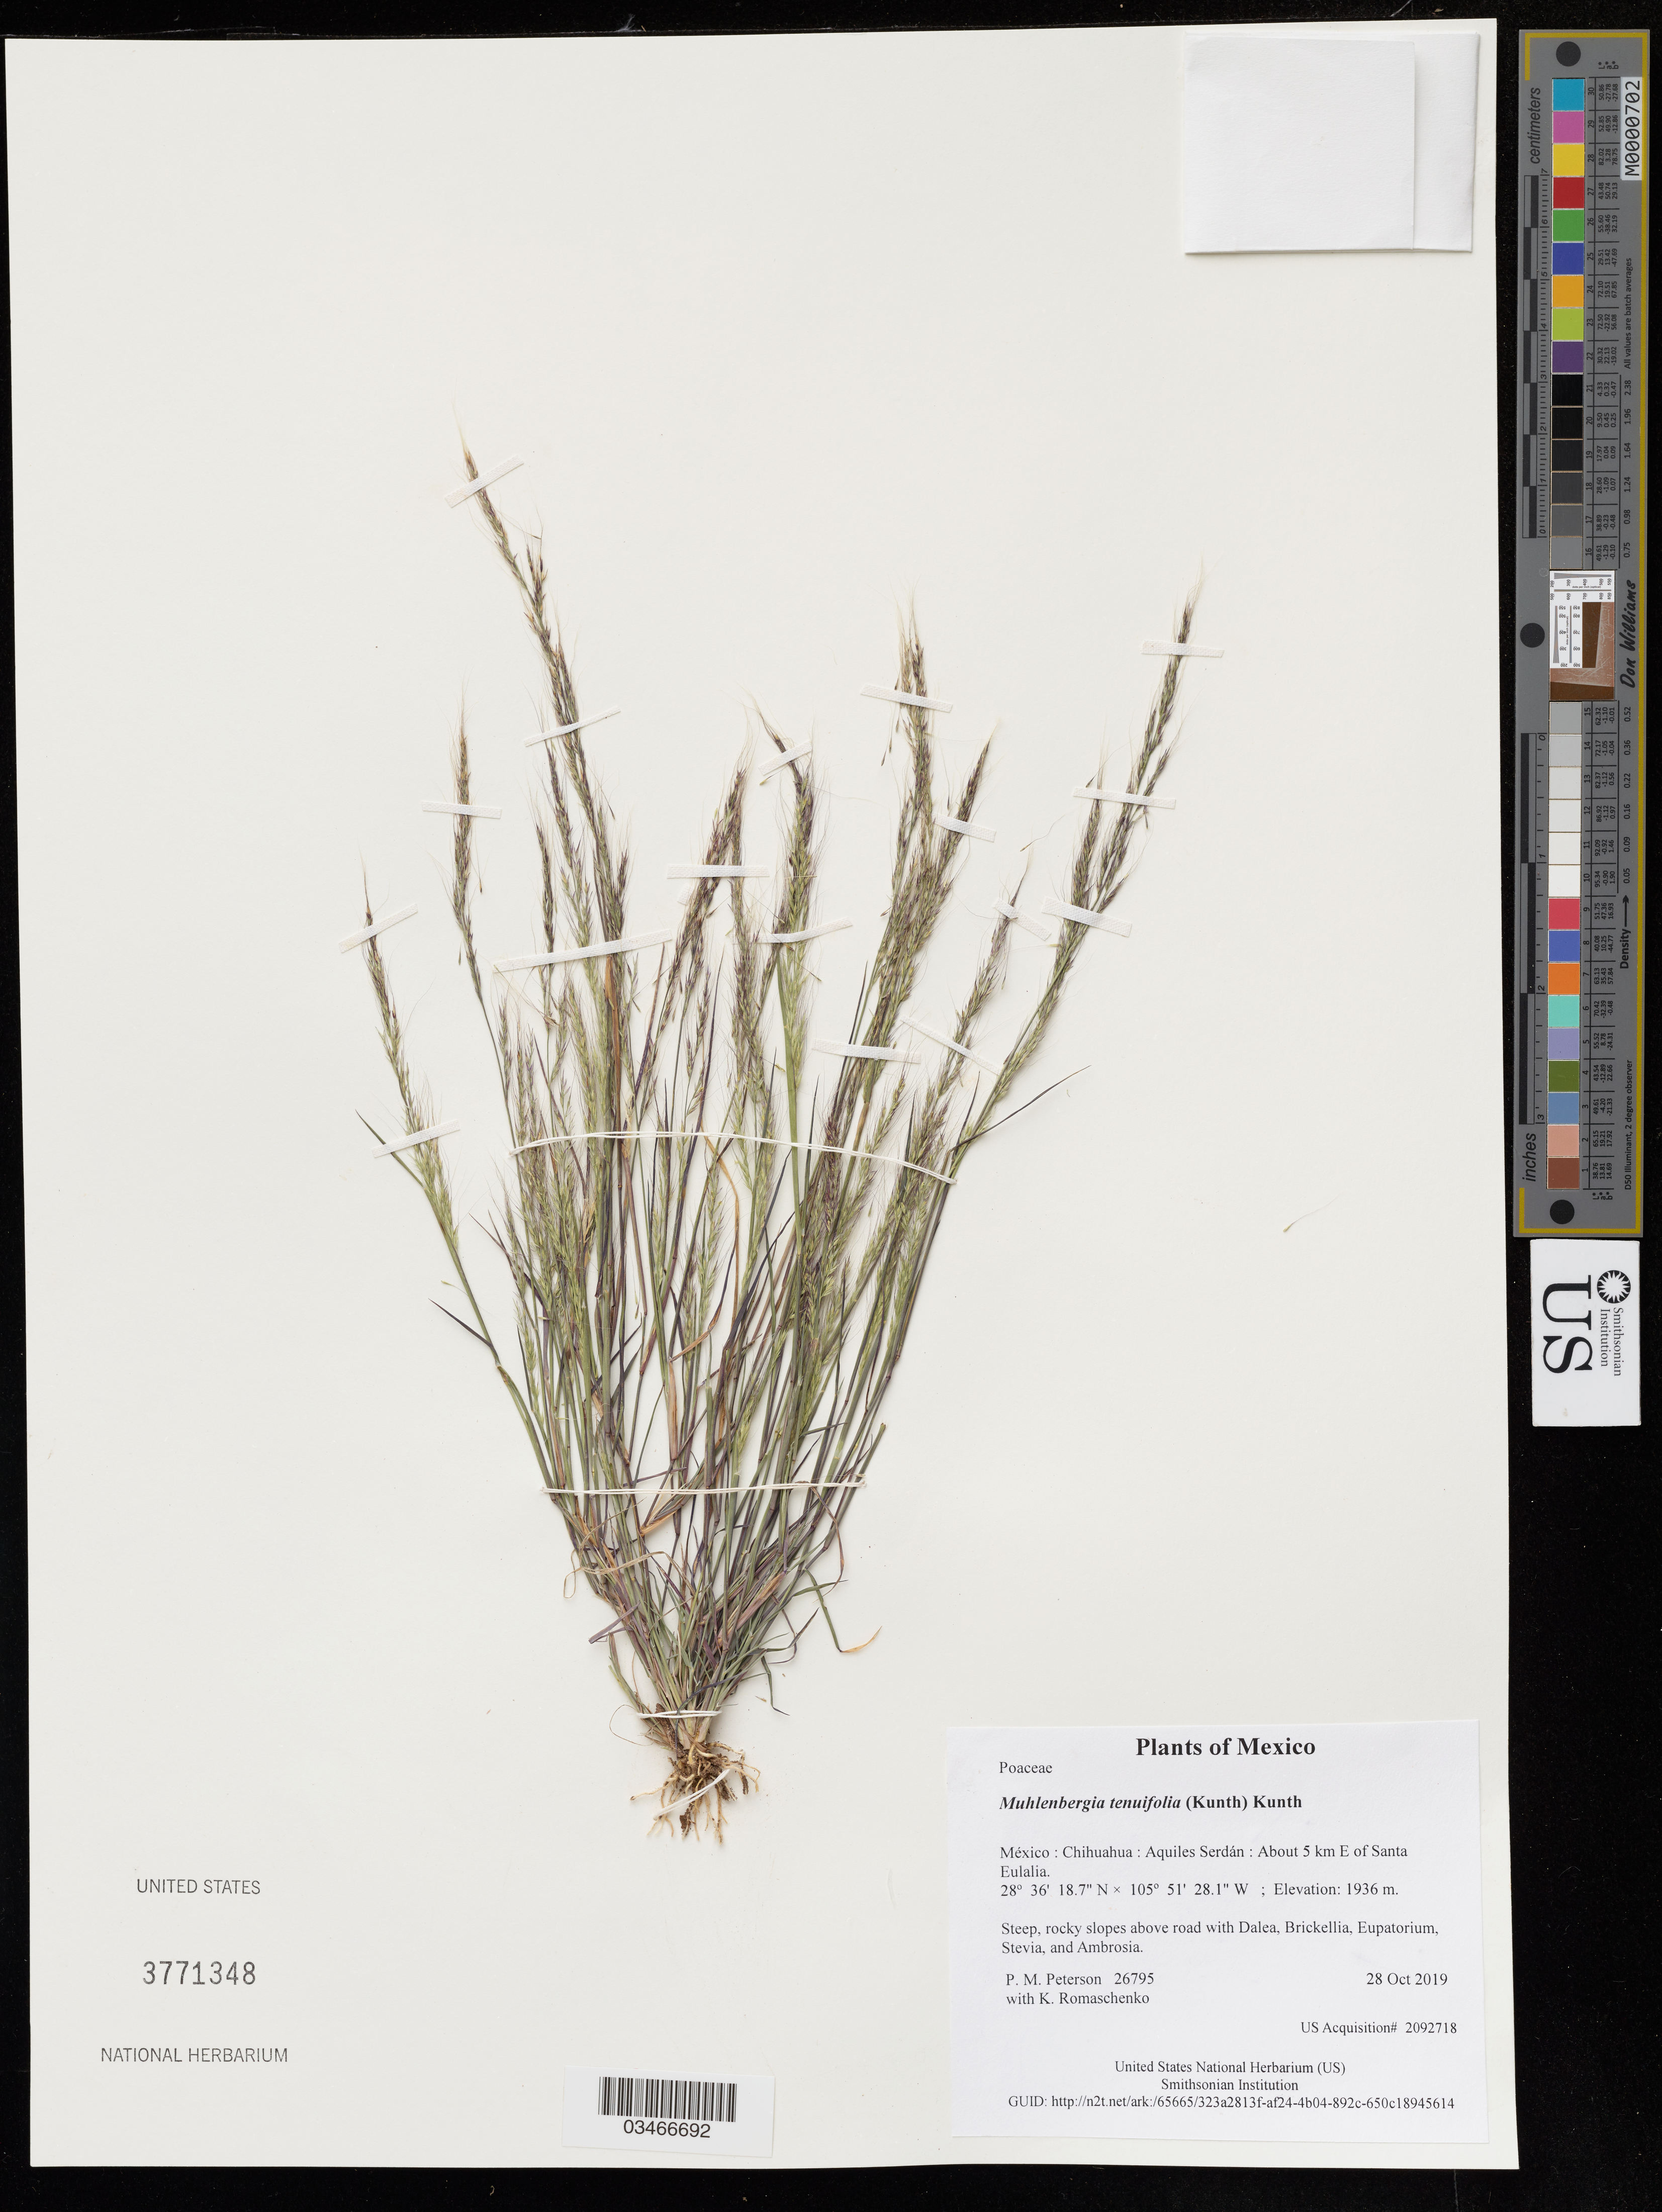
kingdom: Plantae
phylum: Tracheophyta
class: Liliopsida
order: Poales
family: Poaceae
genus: Muhlenbergia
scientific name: Muhlenbergia tenuifolia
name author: (Kunth) Kunth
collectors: P. M. Peterson & K. Romaschenko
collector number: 26795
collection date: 2019-10-28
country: México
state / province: Chihuahua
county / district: Aquiles Serdán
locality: About 5 km E of Santa Eulalia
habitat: Steep, rocky slopes above road with Dalea, Brickellia, Eupatorium, Stevia, and Ambrosia.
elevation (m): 1936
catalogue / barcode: US 3771348